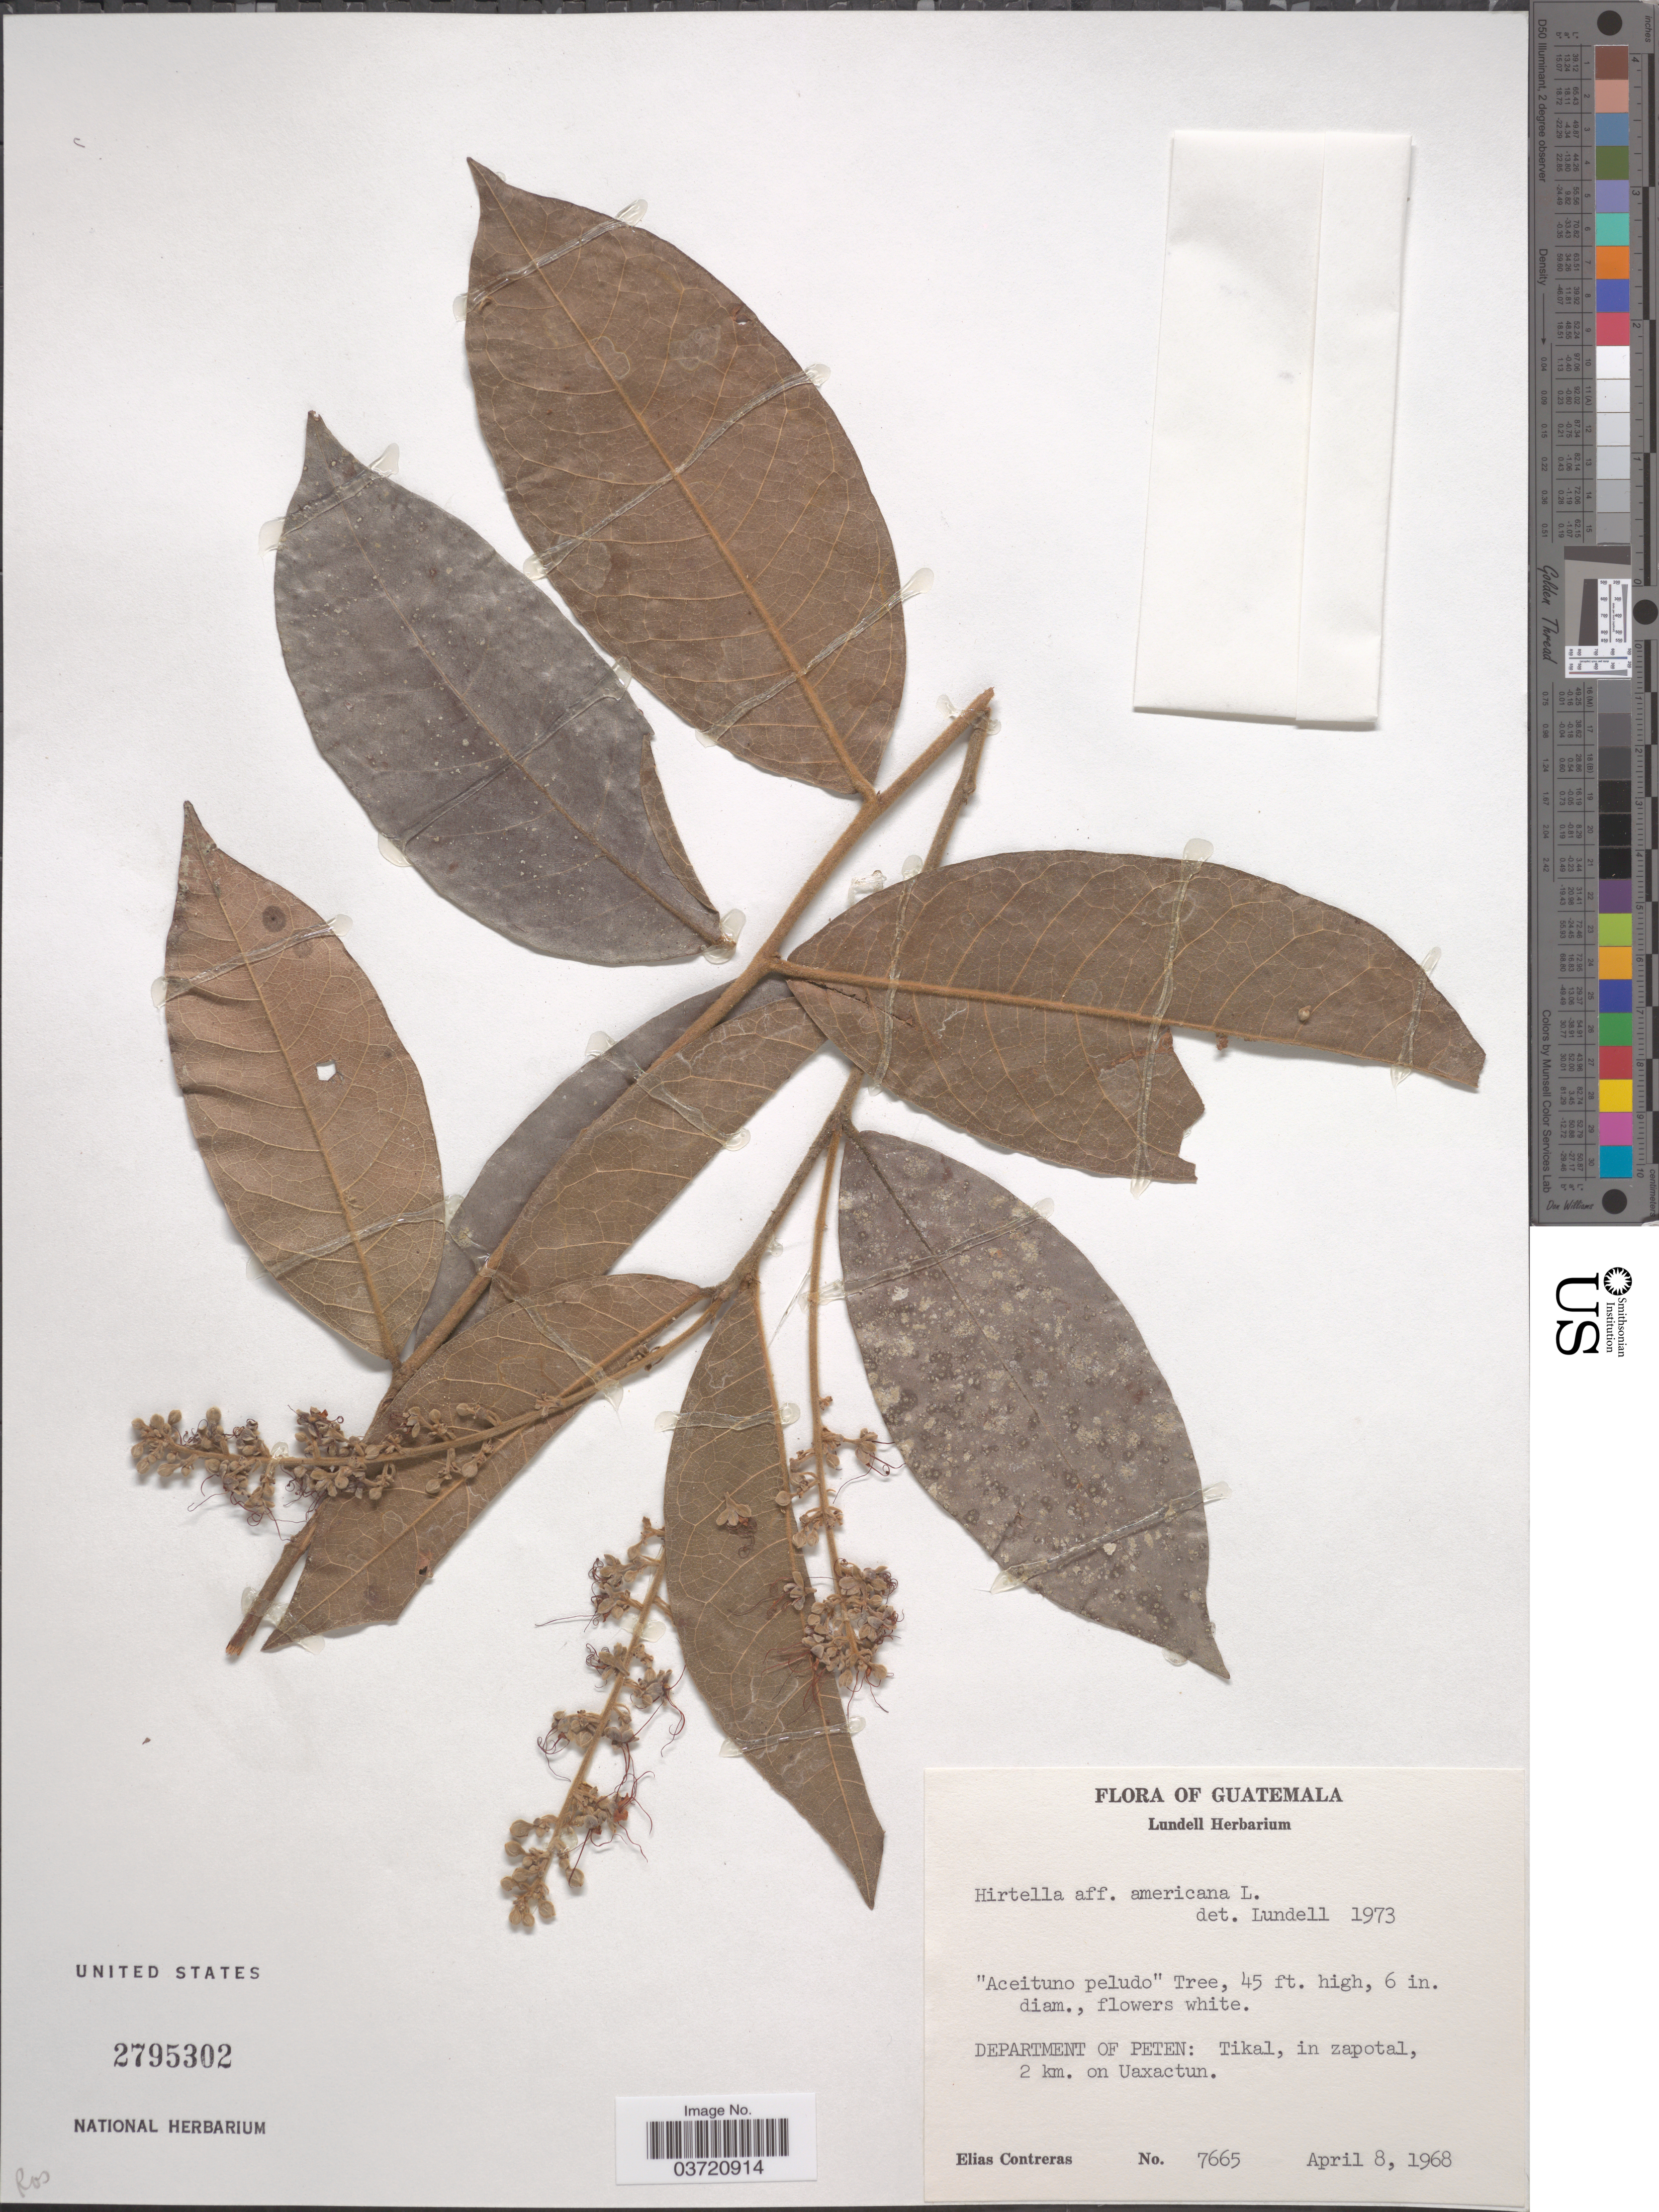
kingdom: Plantae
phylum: Tracheophyta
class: Magnoliopsida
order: Malpighiales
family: Chrysobalanaceae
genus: Hirtella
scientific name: Hirtella americana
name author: L.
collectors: E. Contreras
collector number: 7665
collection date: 1968-04-08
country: Guatemala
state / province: El Peten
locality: Department of Peten: Tikal, in zapotal, 2 km. on Uaxactun.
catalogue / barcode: US 2795302